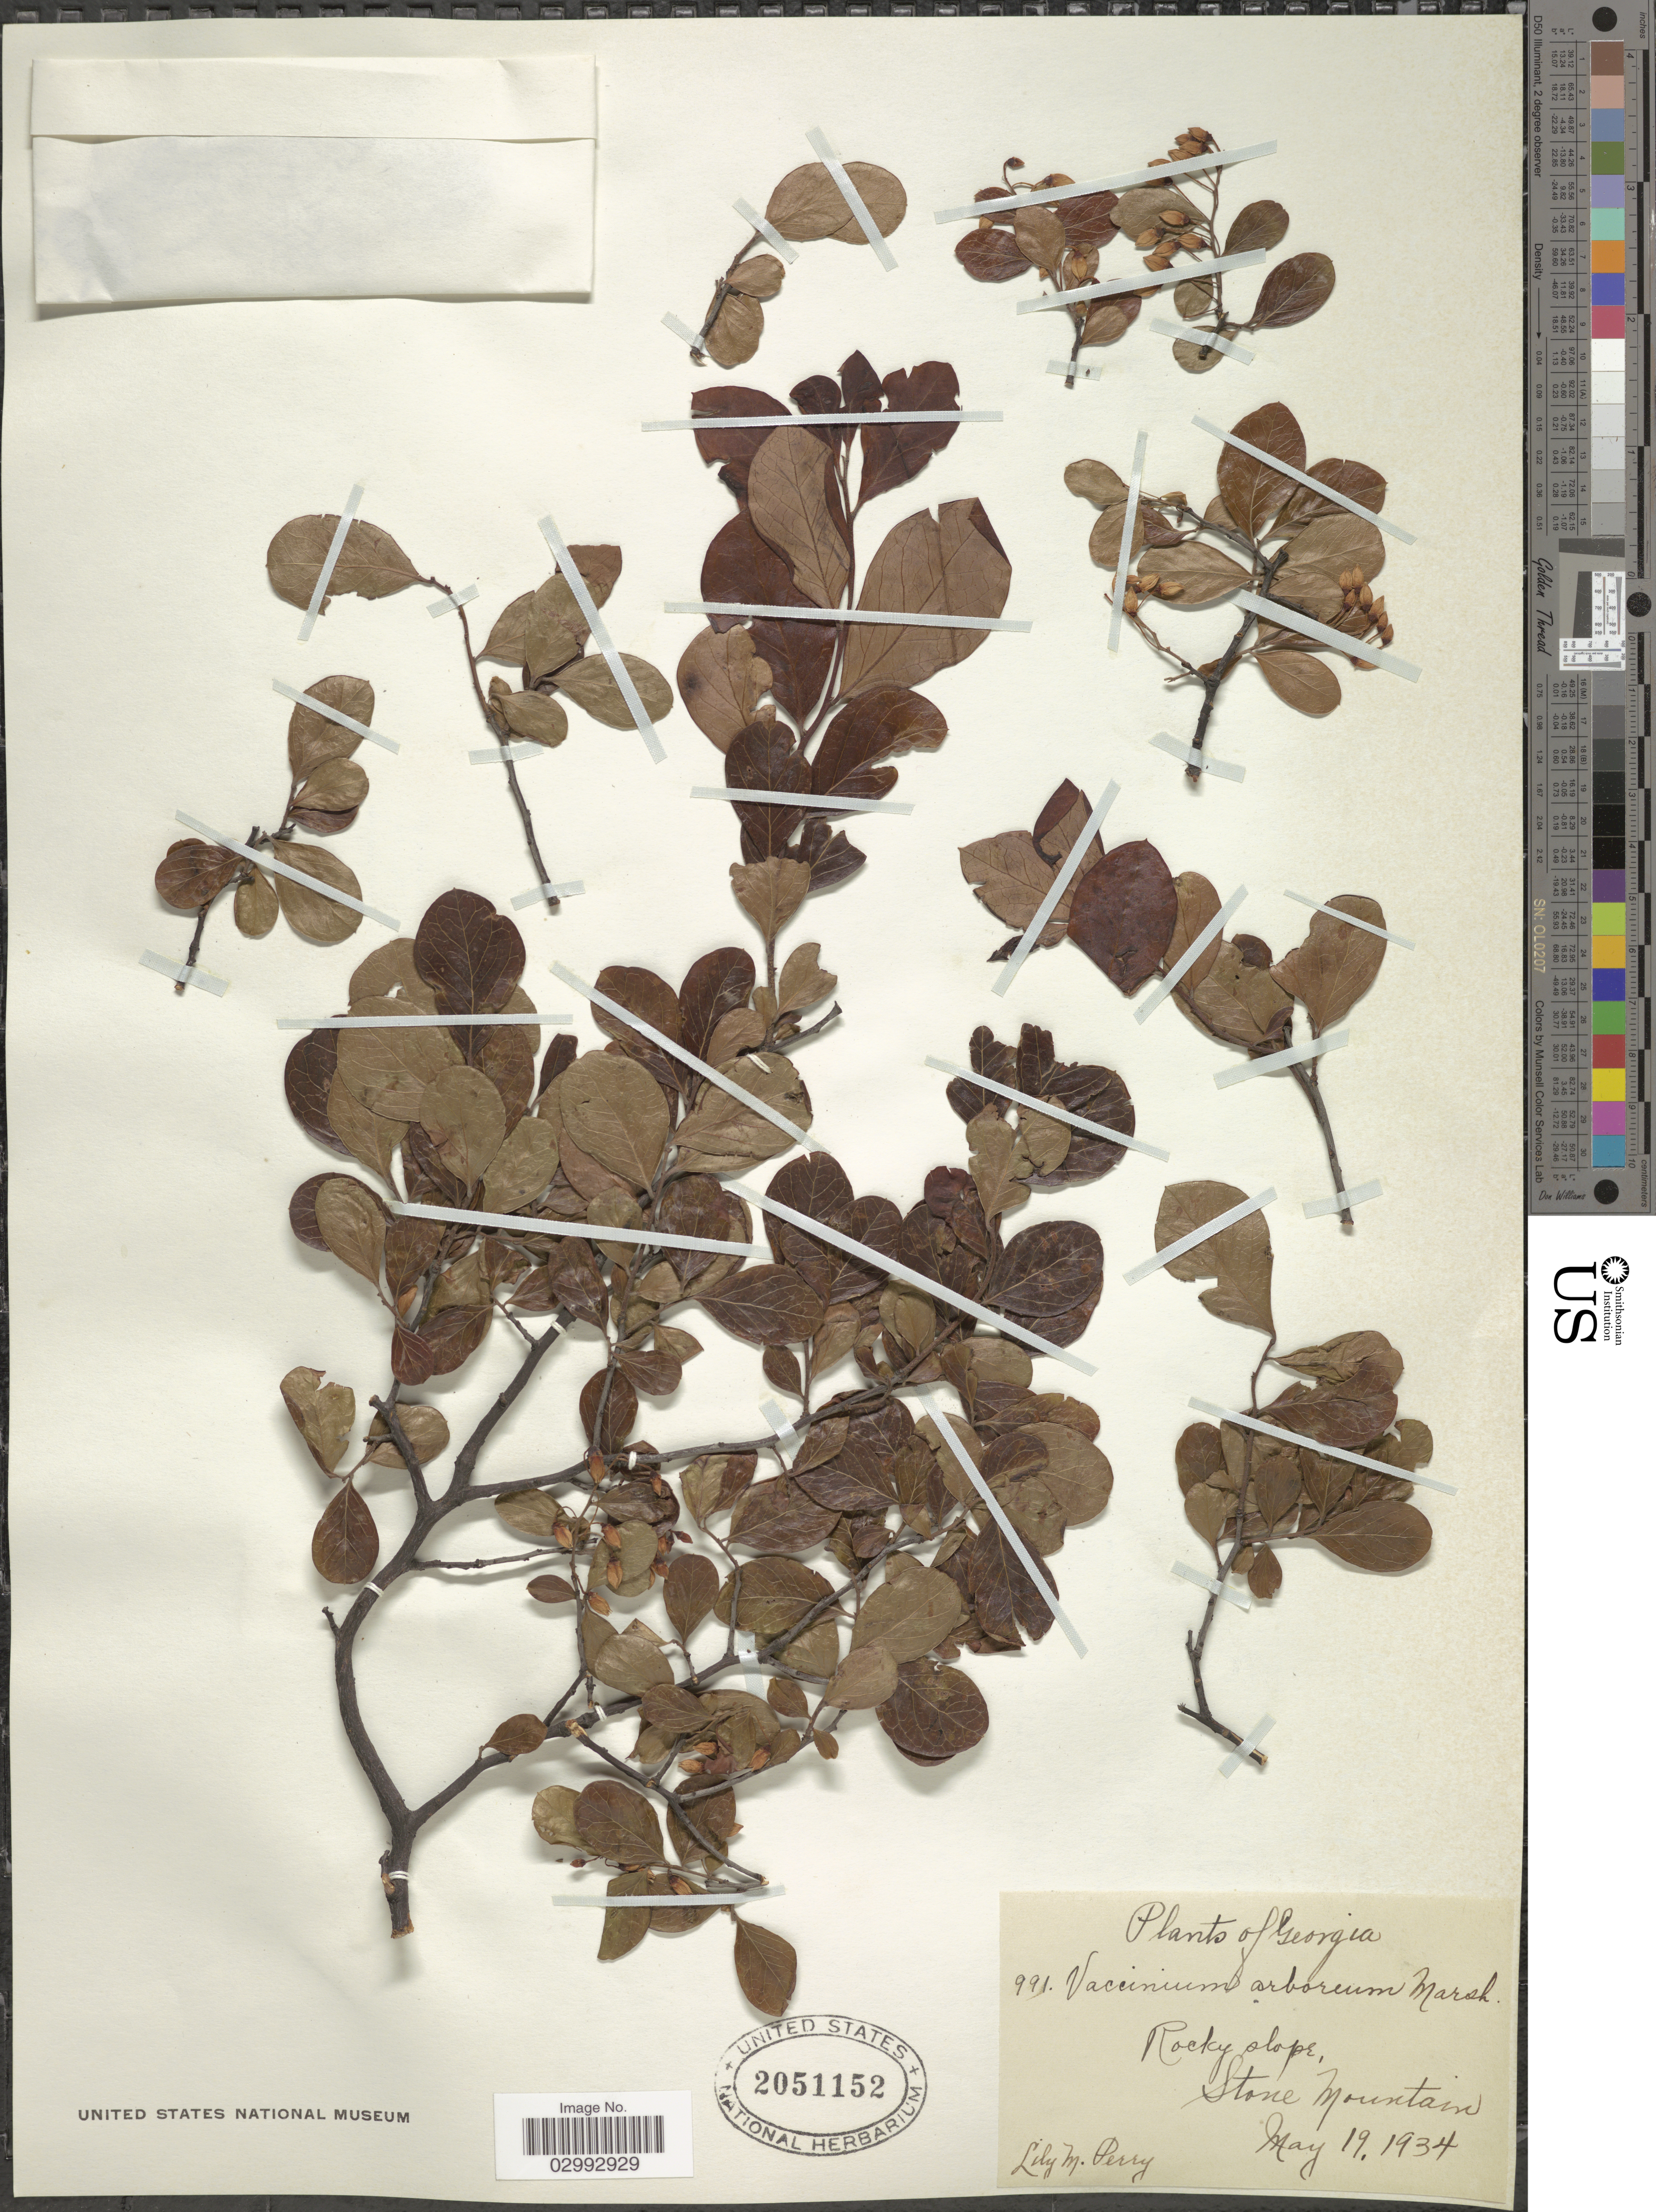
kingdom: Plantae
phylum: Tracheophyta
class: Magnoliopsida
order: Ericales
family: Ericaceae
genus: Batodendron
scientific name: Batodendron arboreum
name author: Nutt.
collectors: L. M. Perry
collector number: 991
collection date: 1934-05-19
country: United States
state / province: Georgia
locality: Rocky slope, Stone Mountain.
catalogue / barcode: US 2051152